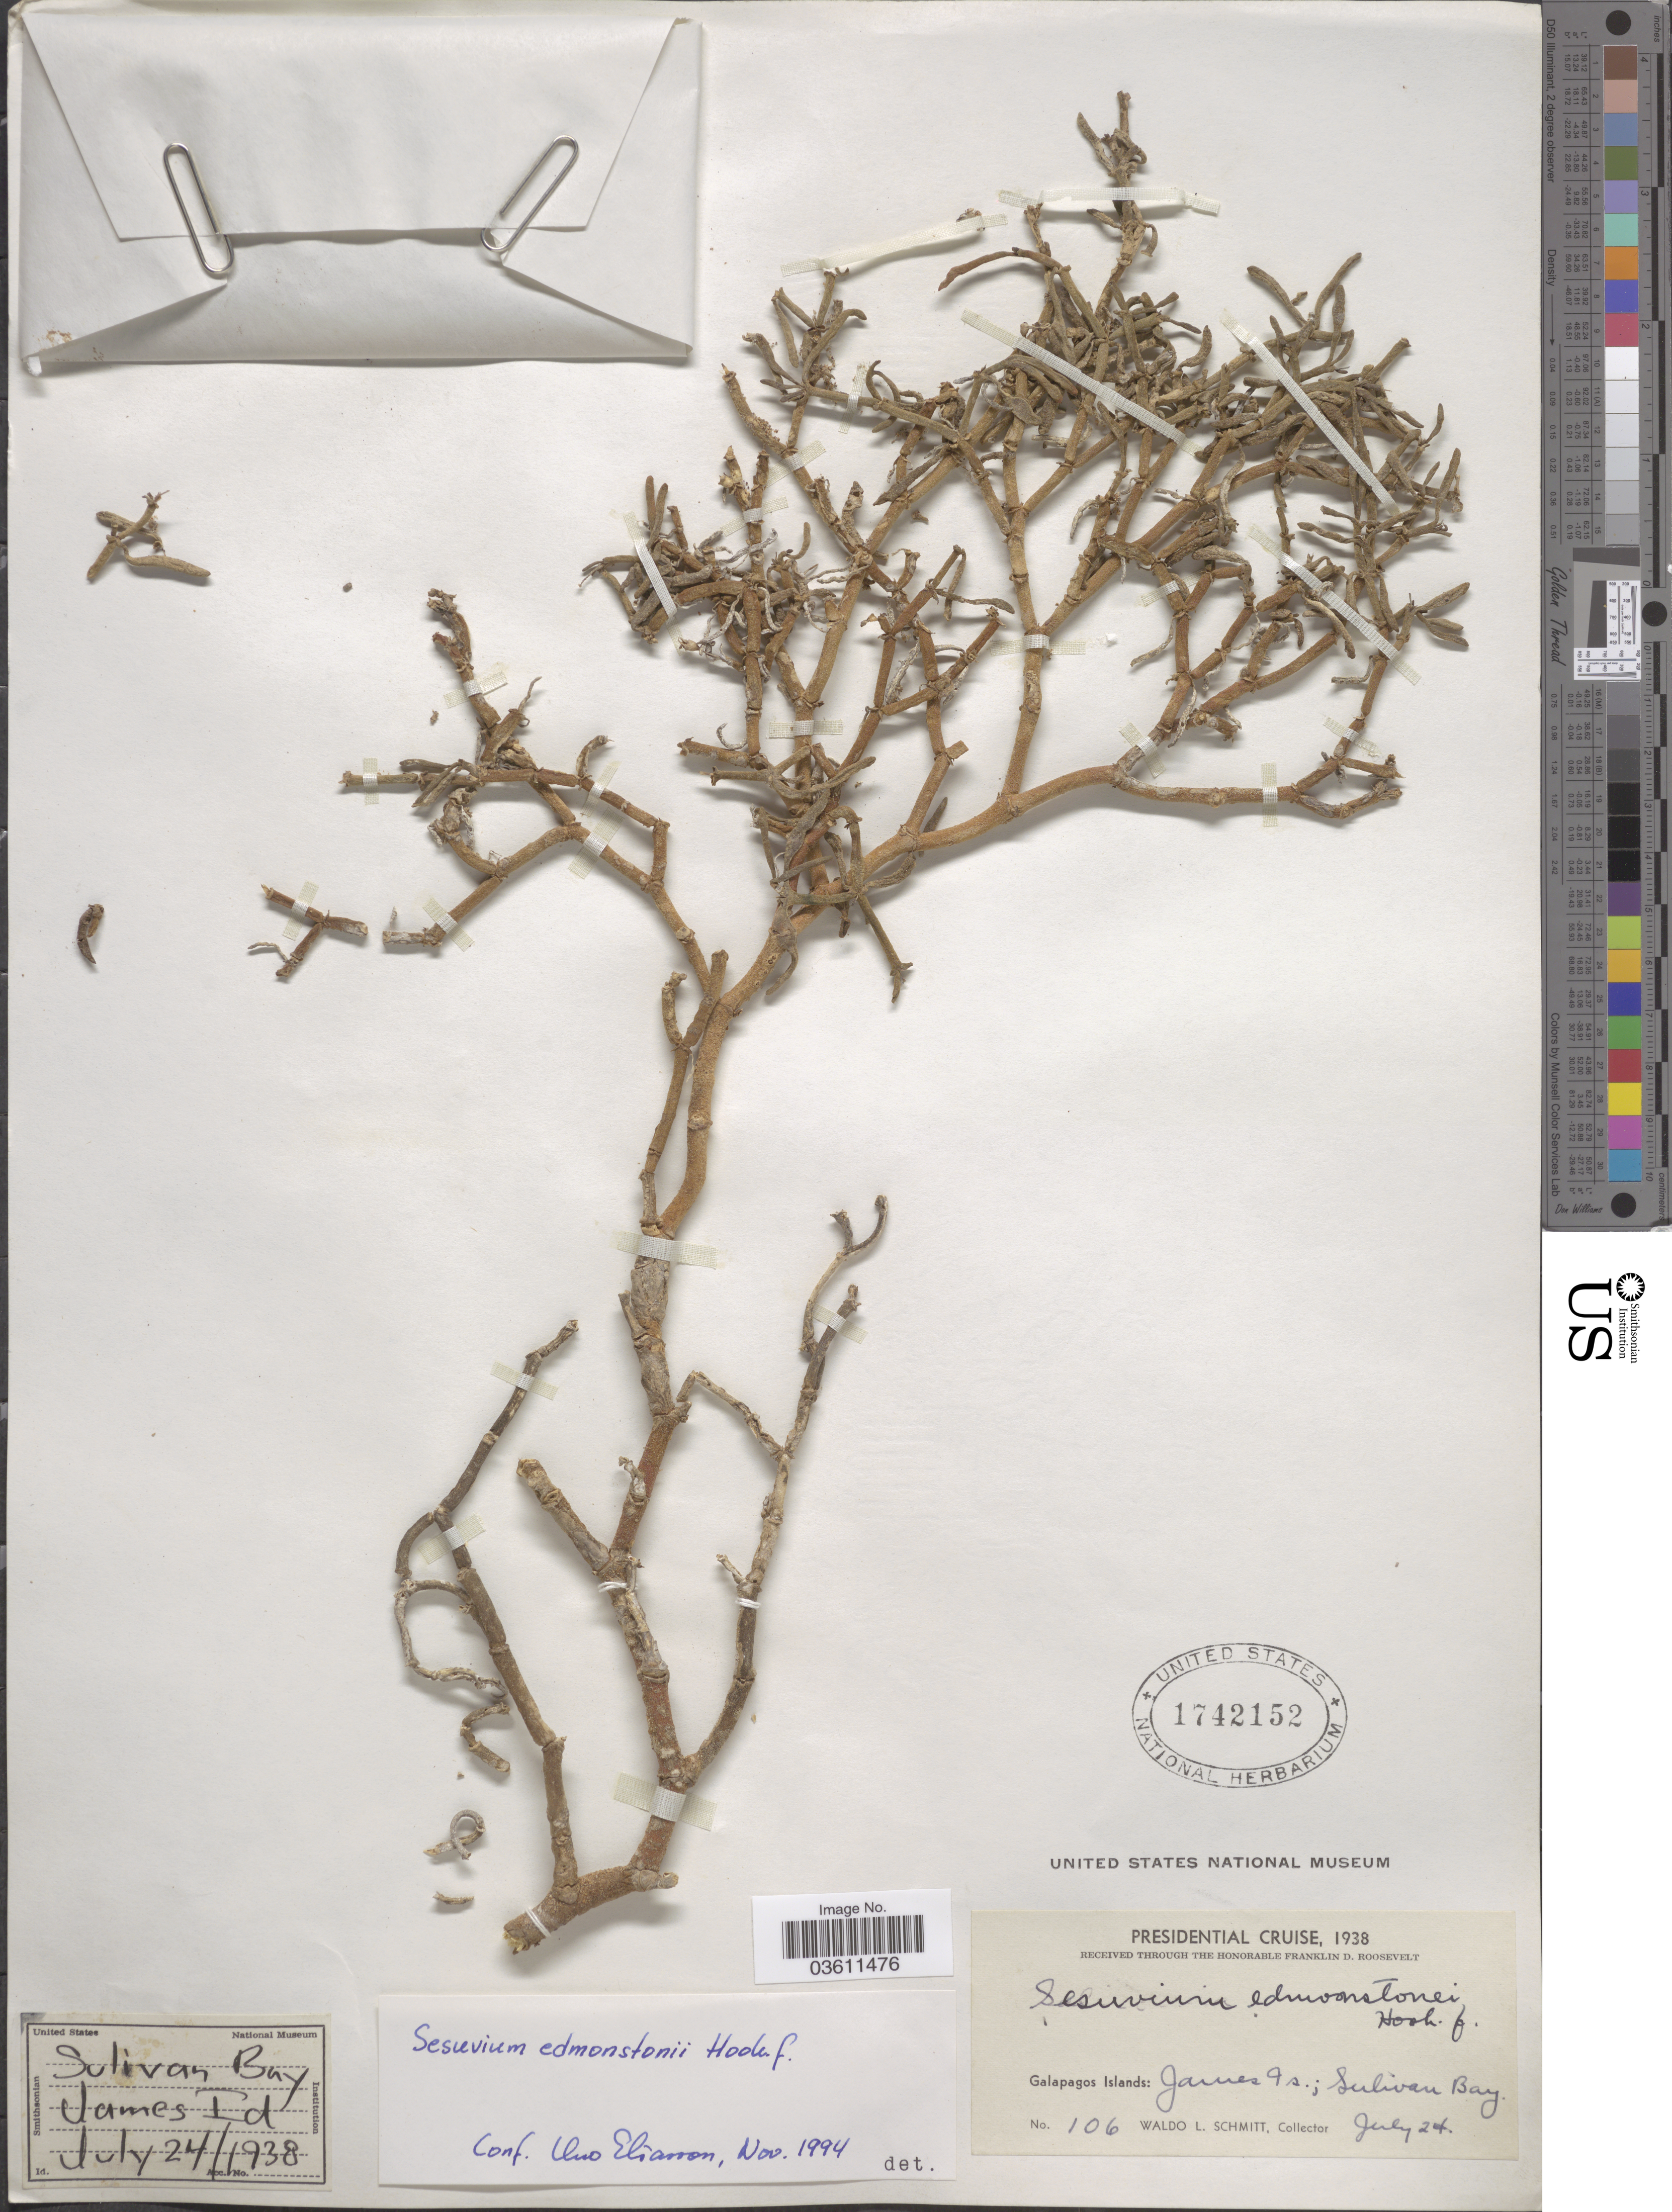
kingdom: Plantae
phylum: Tracheophyta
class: Magnoliopsida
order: Caryophyllales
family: Aizoaceae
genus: Sesuvium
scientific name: Sesuvium edmonstonei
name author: Hook. f.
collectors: W. L. Schmitt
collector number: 106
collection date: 1938-07-24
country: Ecuador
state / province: Colón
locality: Galapagos Islands: James Is.; Sulivan Bay.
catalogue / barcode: US 1742152